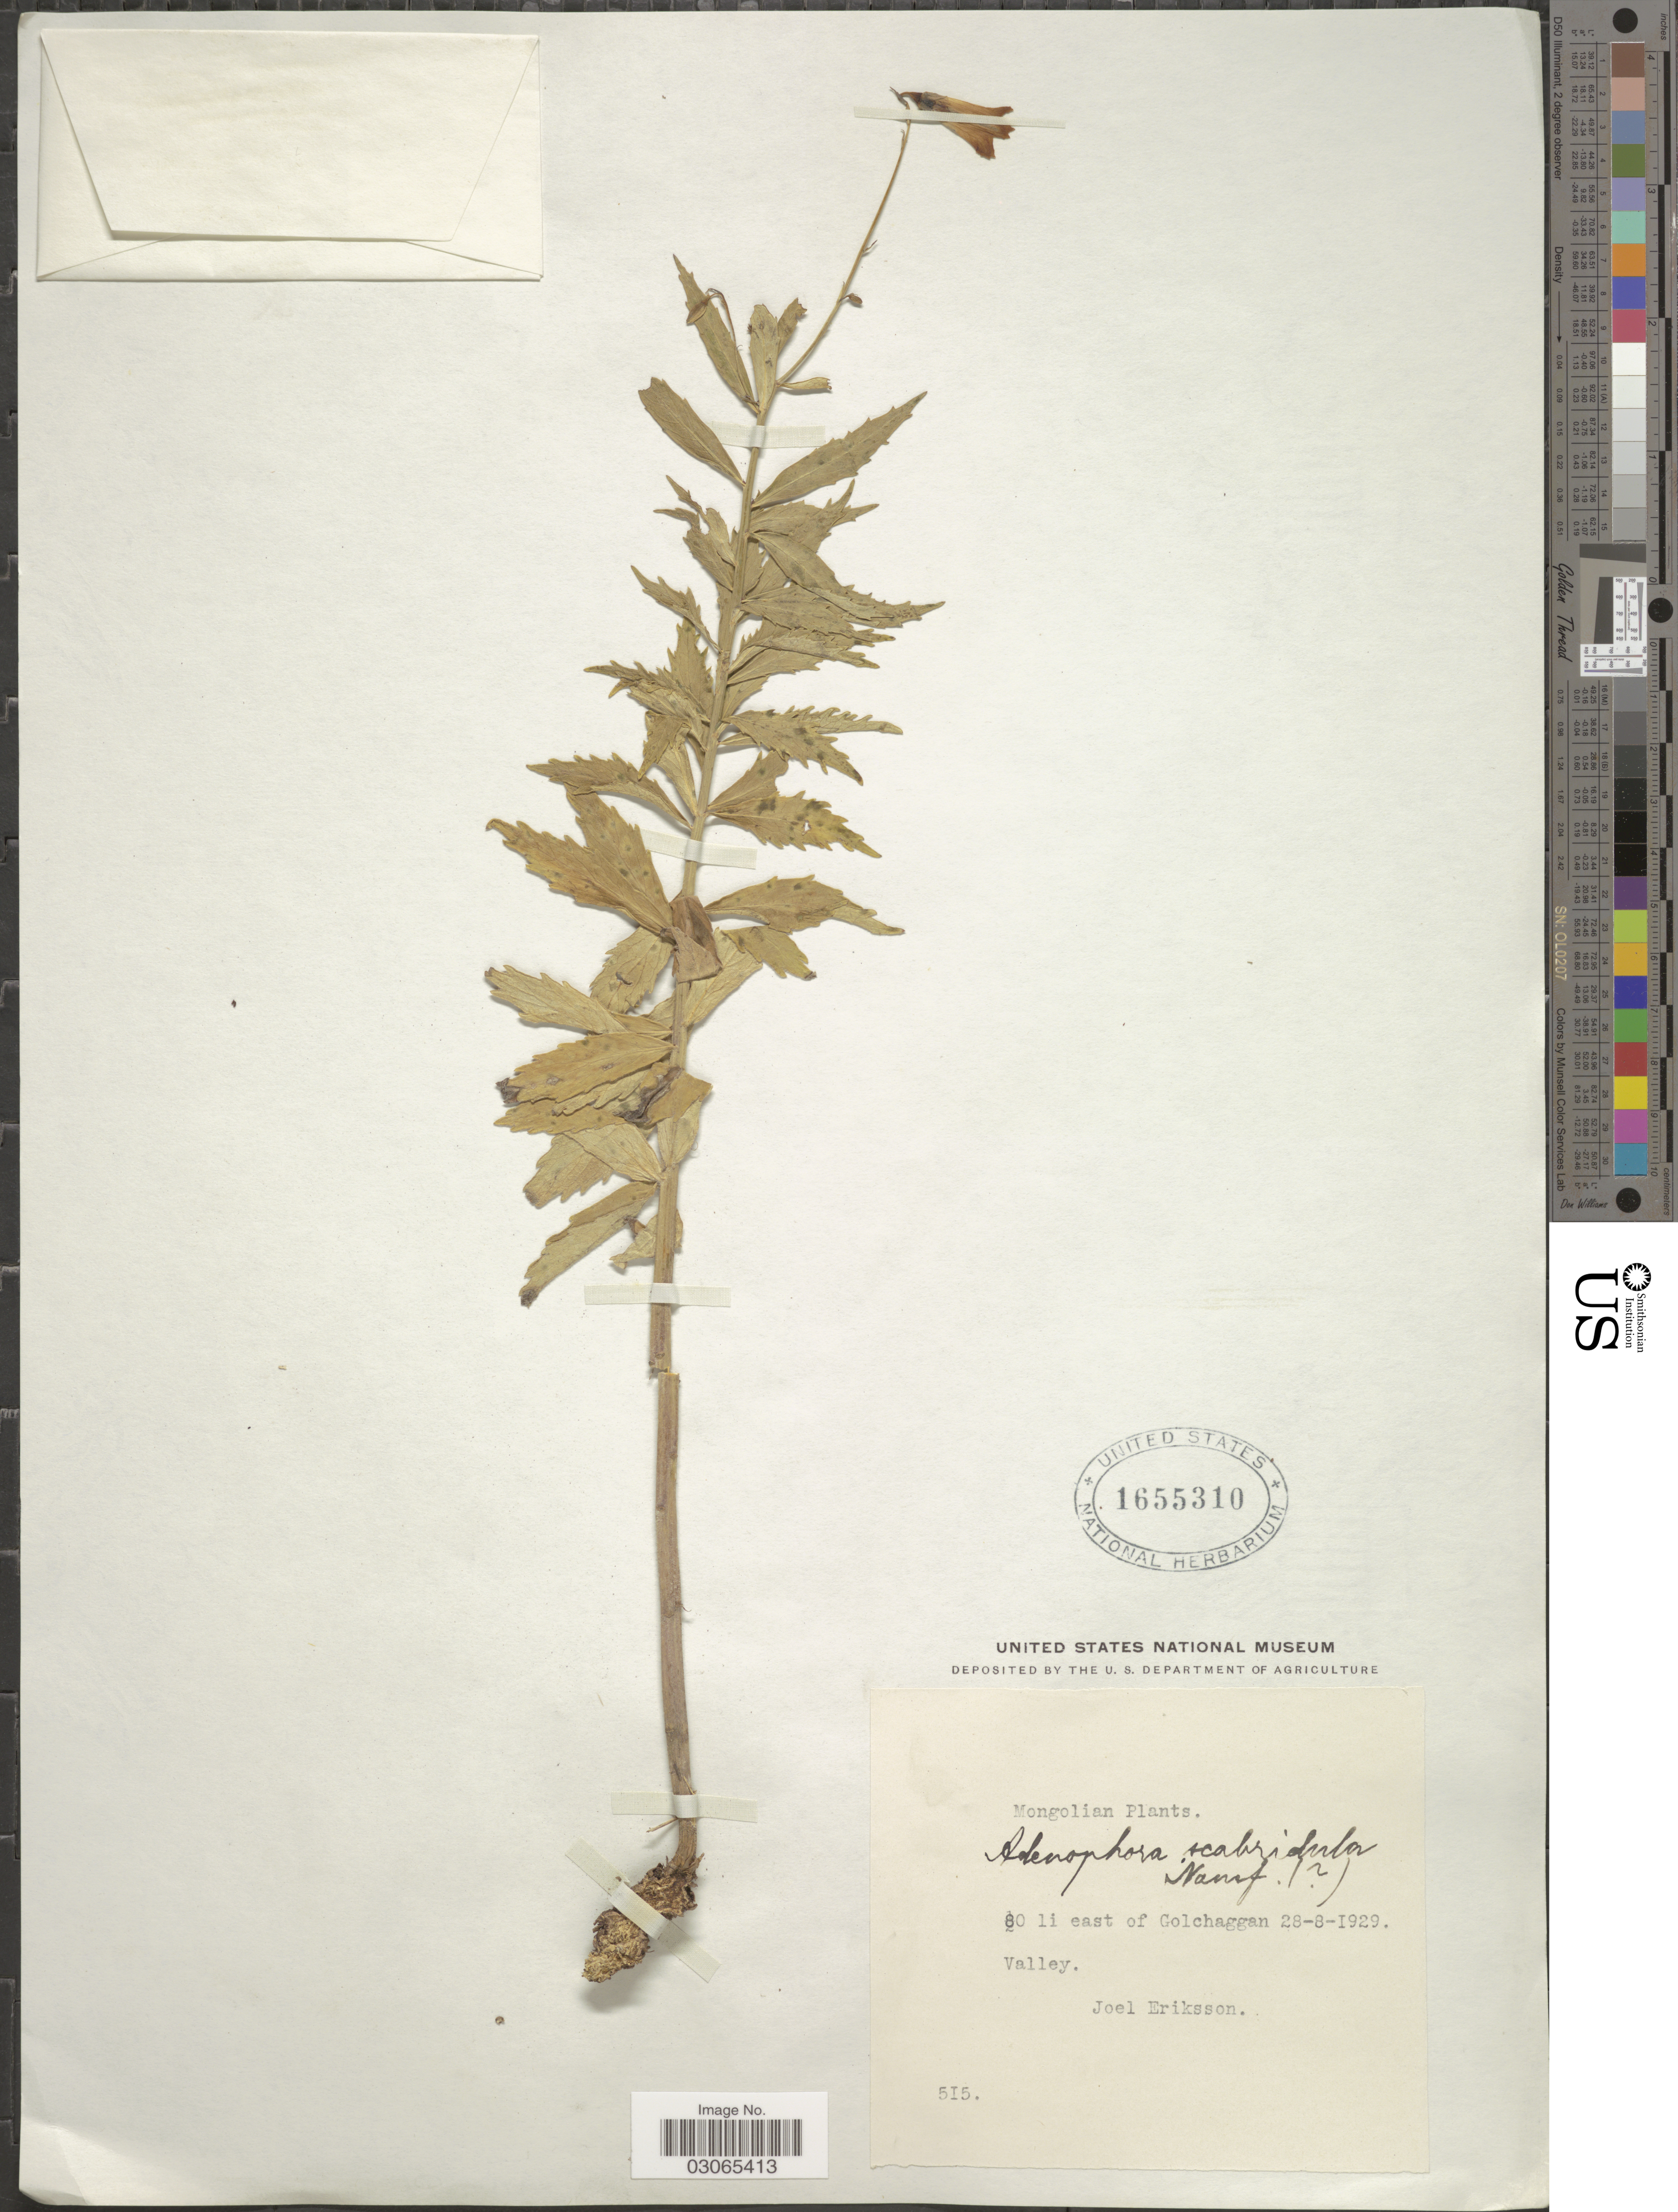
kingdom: Plantae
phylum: Tracheophyta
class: Magnoliopsida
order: Asterales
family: Campanulaceae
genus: Adenophora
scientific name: Adenophora scabridula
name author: Nannf.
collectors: J. Eriksson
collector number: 515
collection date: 1929-08-28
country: Mongolia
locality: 80 li east of Golchaggan Valley.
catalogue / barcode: US 1655310